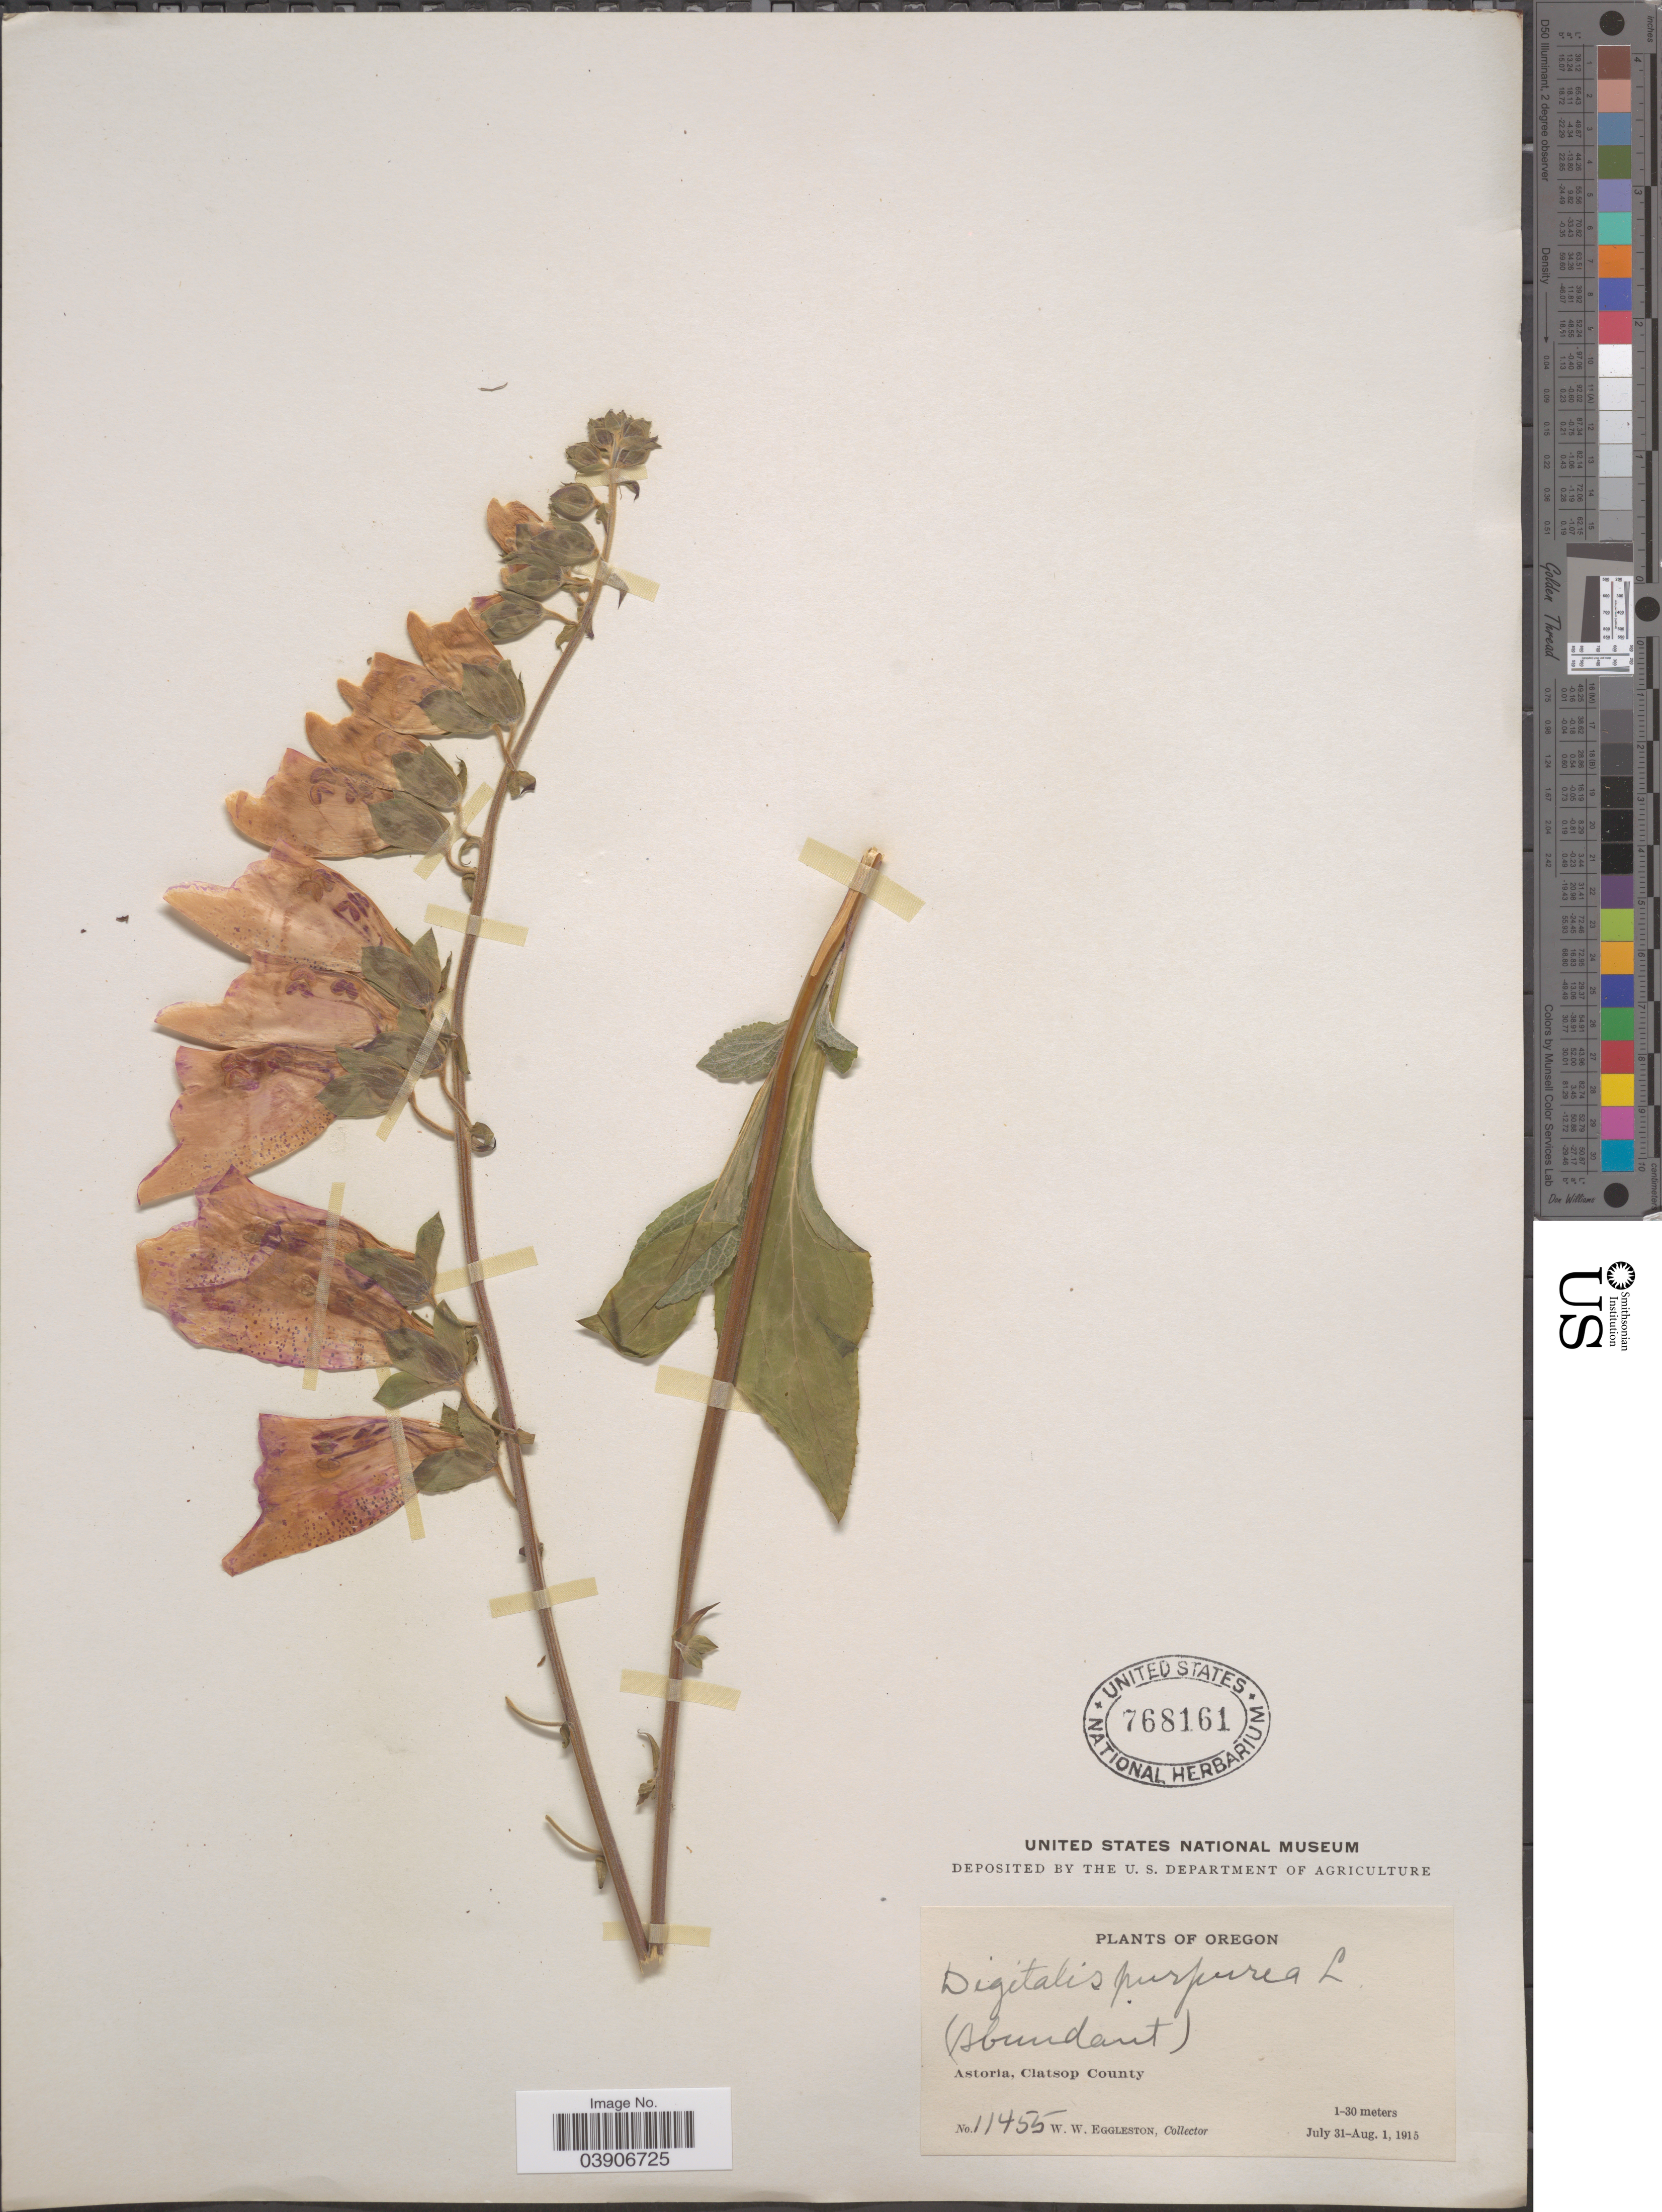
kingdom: Plantae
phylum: Tracheophyta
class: Magnoliopsida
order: Lamiales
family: Plantaginaceae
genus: Digitalis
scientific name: Digitalis purpurea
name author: L.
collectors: W. W. Eggleston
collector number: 11455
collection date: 1915-07-31/1915-08-01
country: United States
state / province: Oregon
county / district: Clatsop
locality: Astoria, Clatsop County.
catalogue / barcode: US 768161